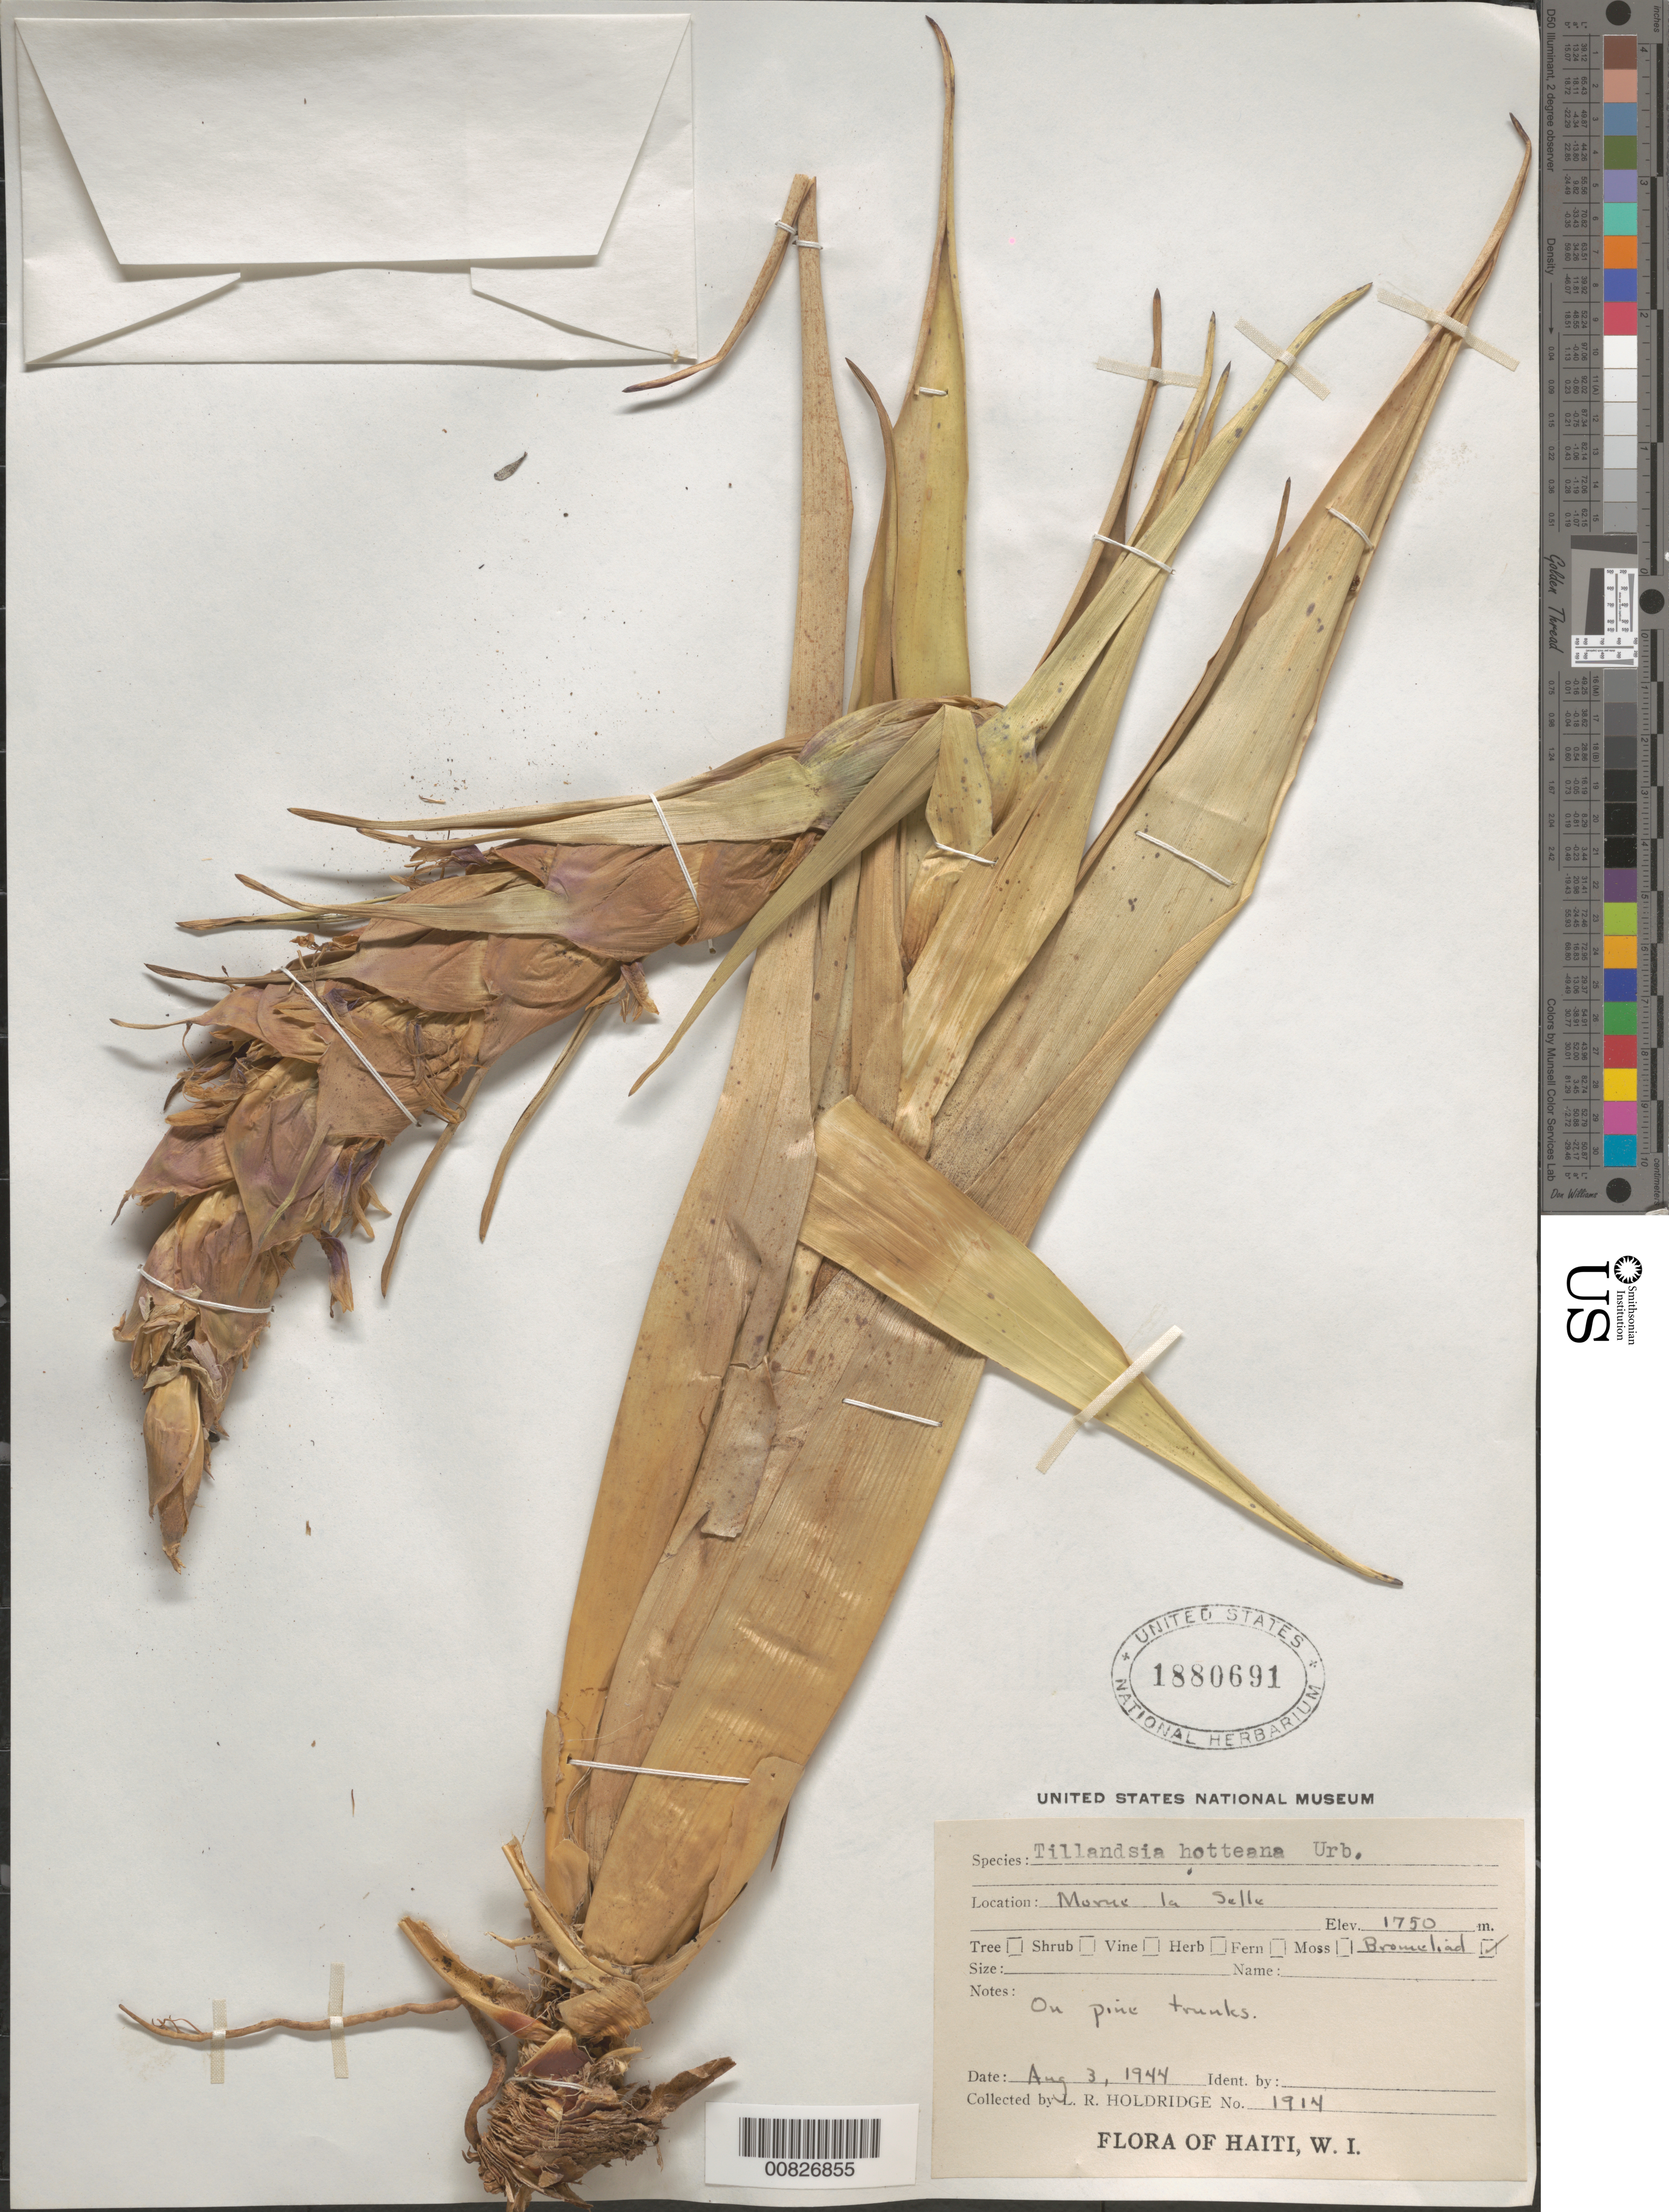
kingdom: Plantae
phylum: Tracheophyta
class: Liliopsida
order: Poales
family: Bromeliaceae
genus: Tillandsia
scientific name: Tillandsia hotteana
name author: Urb.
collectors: L. Holdridge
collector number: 1914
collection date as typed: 03 Aug 1944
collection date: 1944-08-03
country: Haiti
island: Hispaniola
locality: Morne La Selle.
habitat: On pine trunks.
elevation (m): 1750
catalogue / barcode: US 1880691